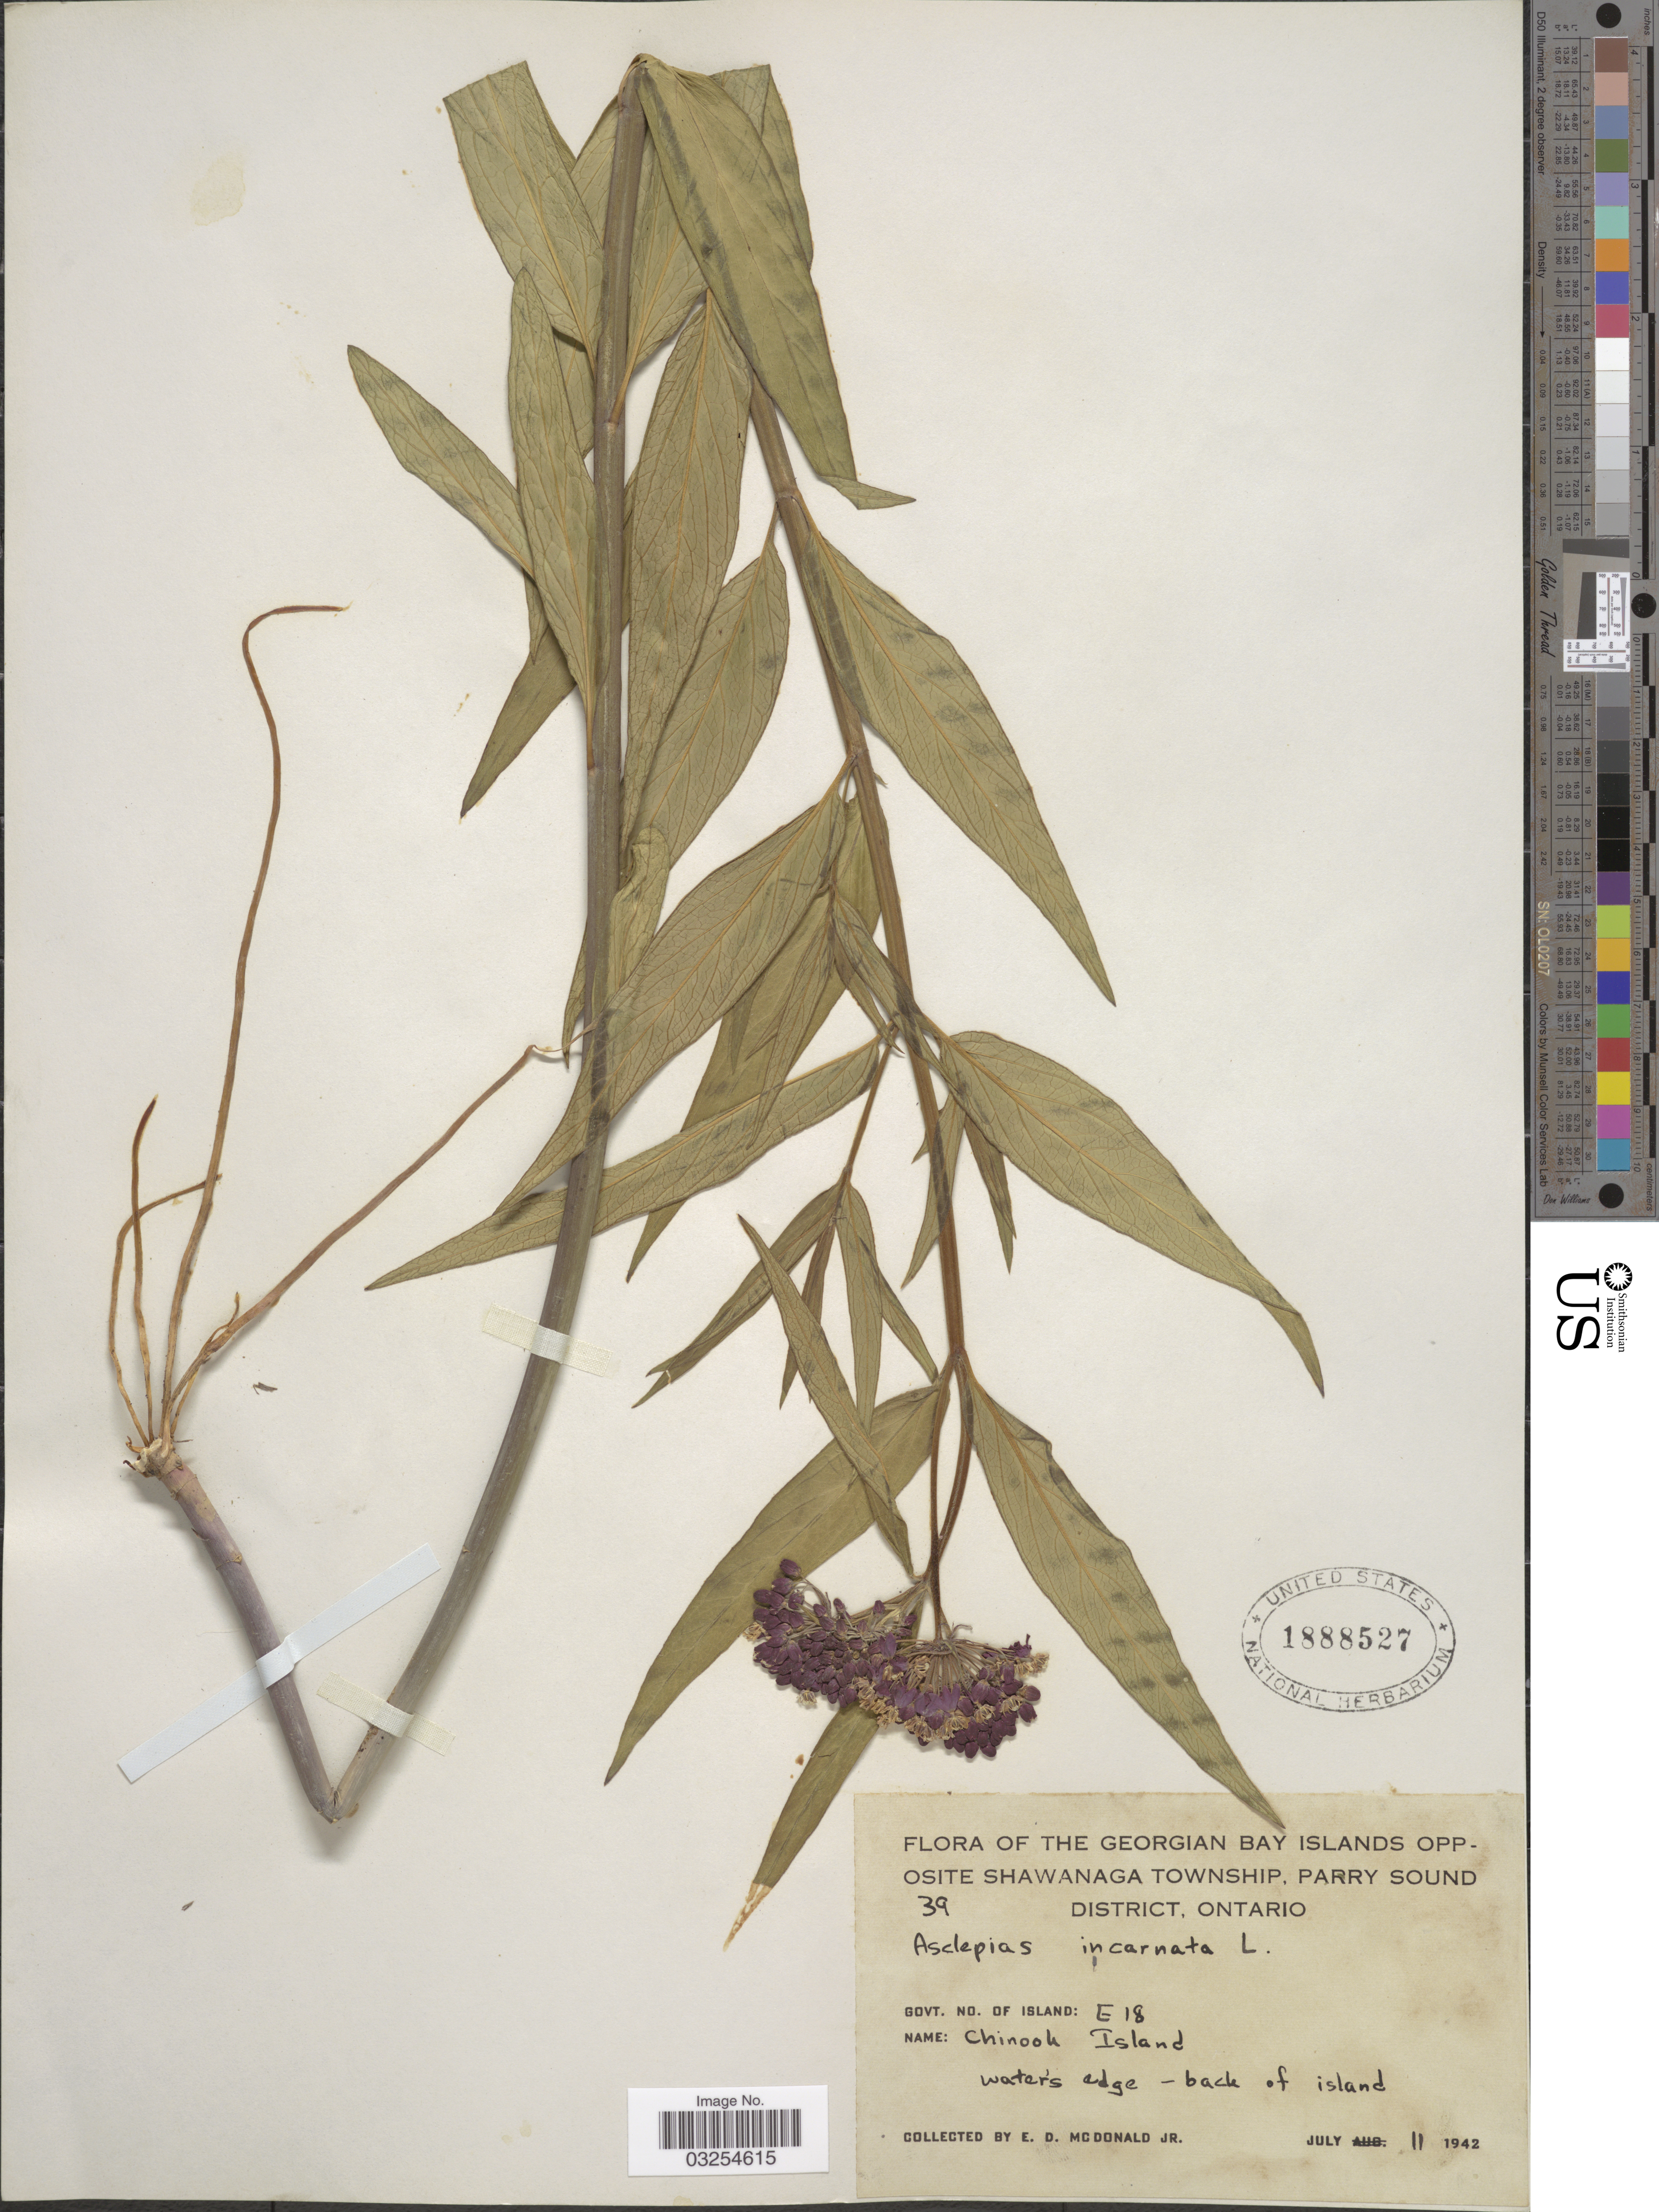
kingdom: Plantae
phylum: Tracheophyta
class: Magnoliopsida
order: Gentianales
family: Apocynaceae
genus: Asclepias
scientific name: Asclepias incarnata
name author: L.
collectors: E. D. McDonald Jr.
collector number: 39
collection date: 1942-07-11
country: Canada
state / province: Ontario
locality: The Georgian Bay Island opposite Shawanaga Township, Parry Sound District. E 18 Chinook Island.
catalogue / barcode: US 1888527